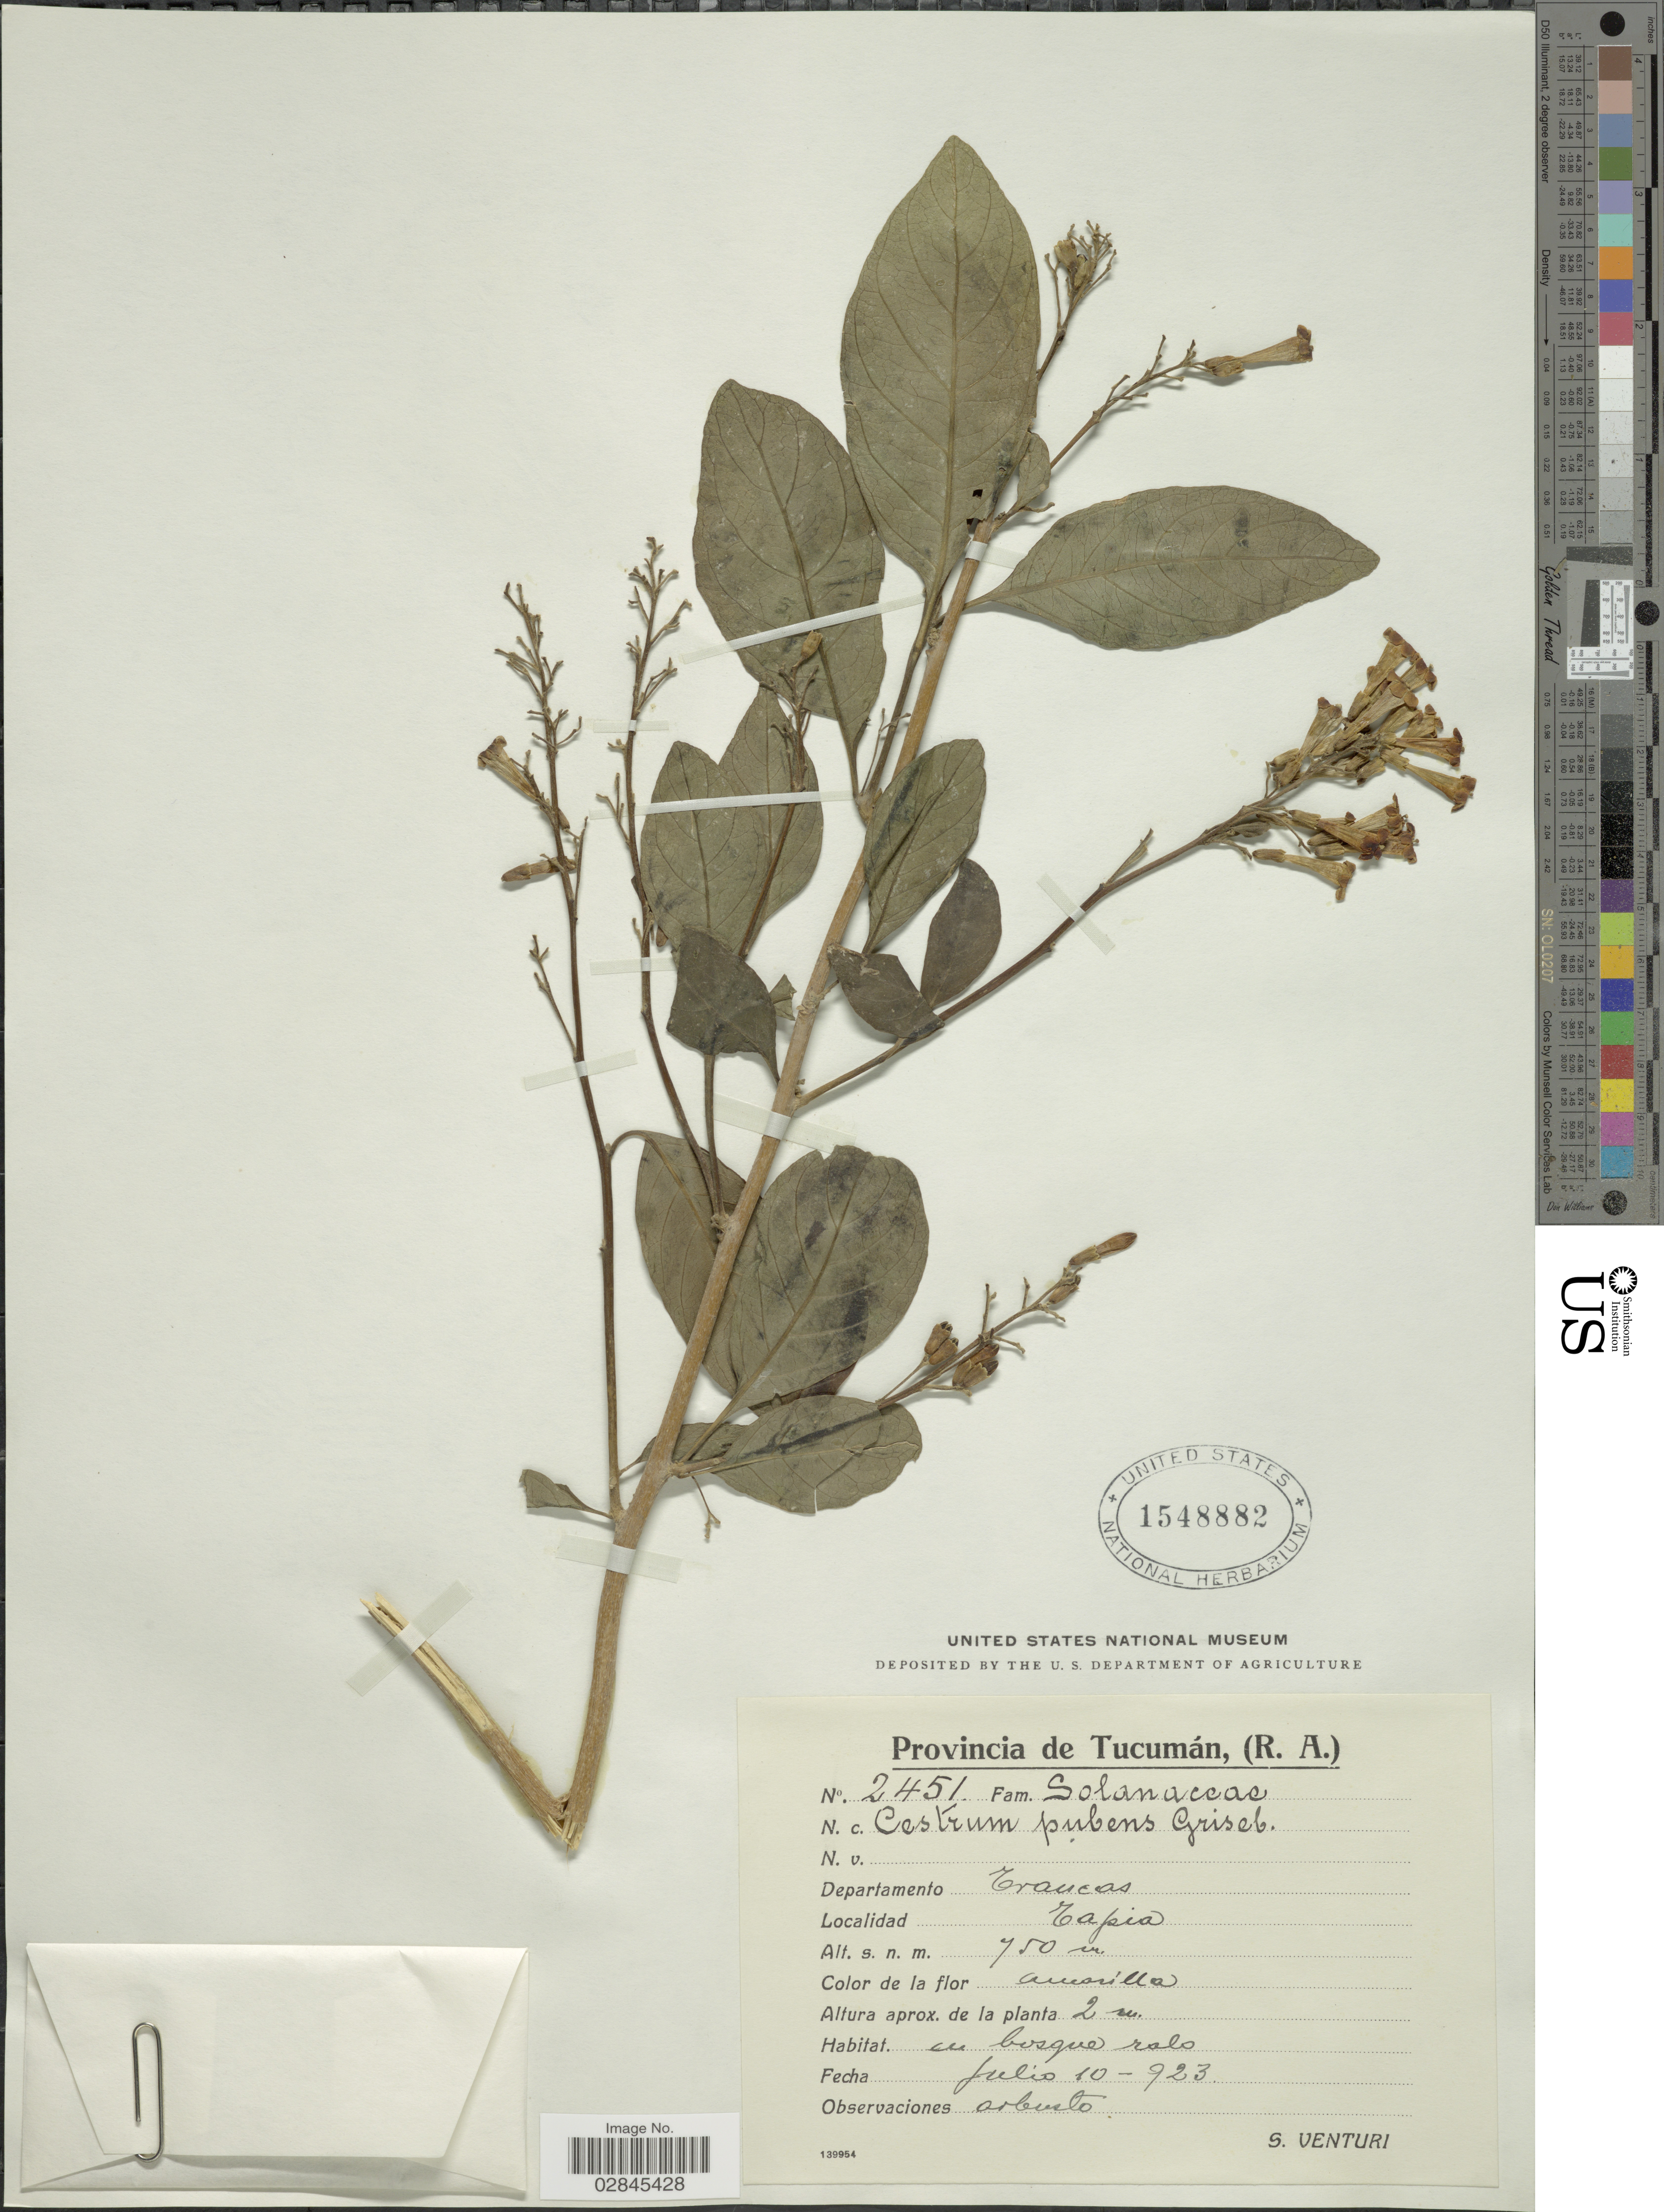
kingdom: Plantae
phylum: Tracheophyta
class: Magnoliopsida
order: Solanales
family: Solanaceae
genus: Cestrum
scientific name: Cestrum lorentzianum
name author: Griseb.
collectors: S. Venturi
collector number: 2451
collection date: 1923-07-10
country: Argentina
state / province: Tucuman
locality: Departamento Trancas. Tapia.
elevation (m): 750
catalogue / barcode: US 1548882